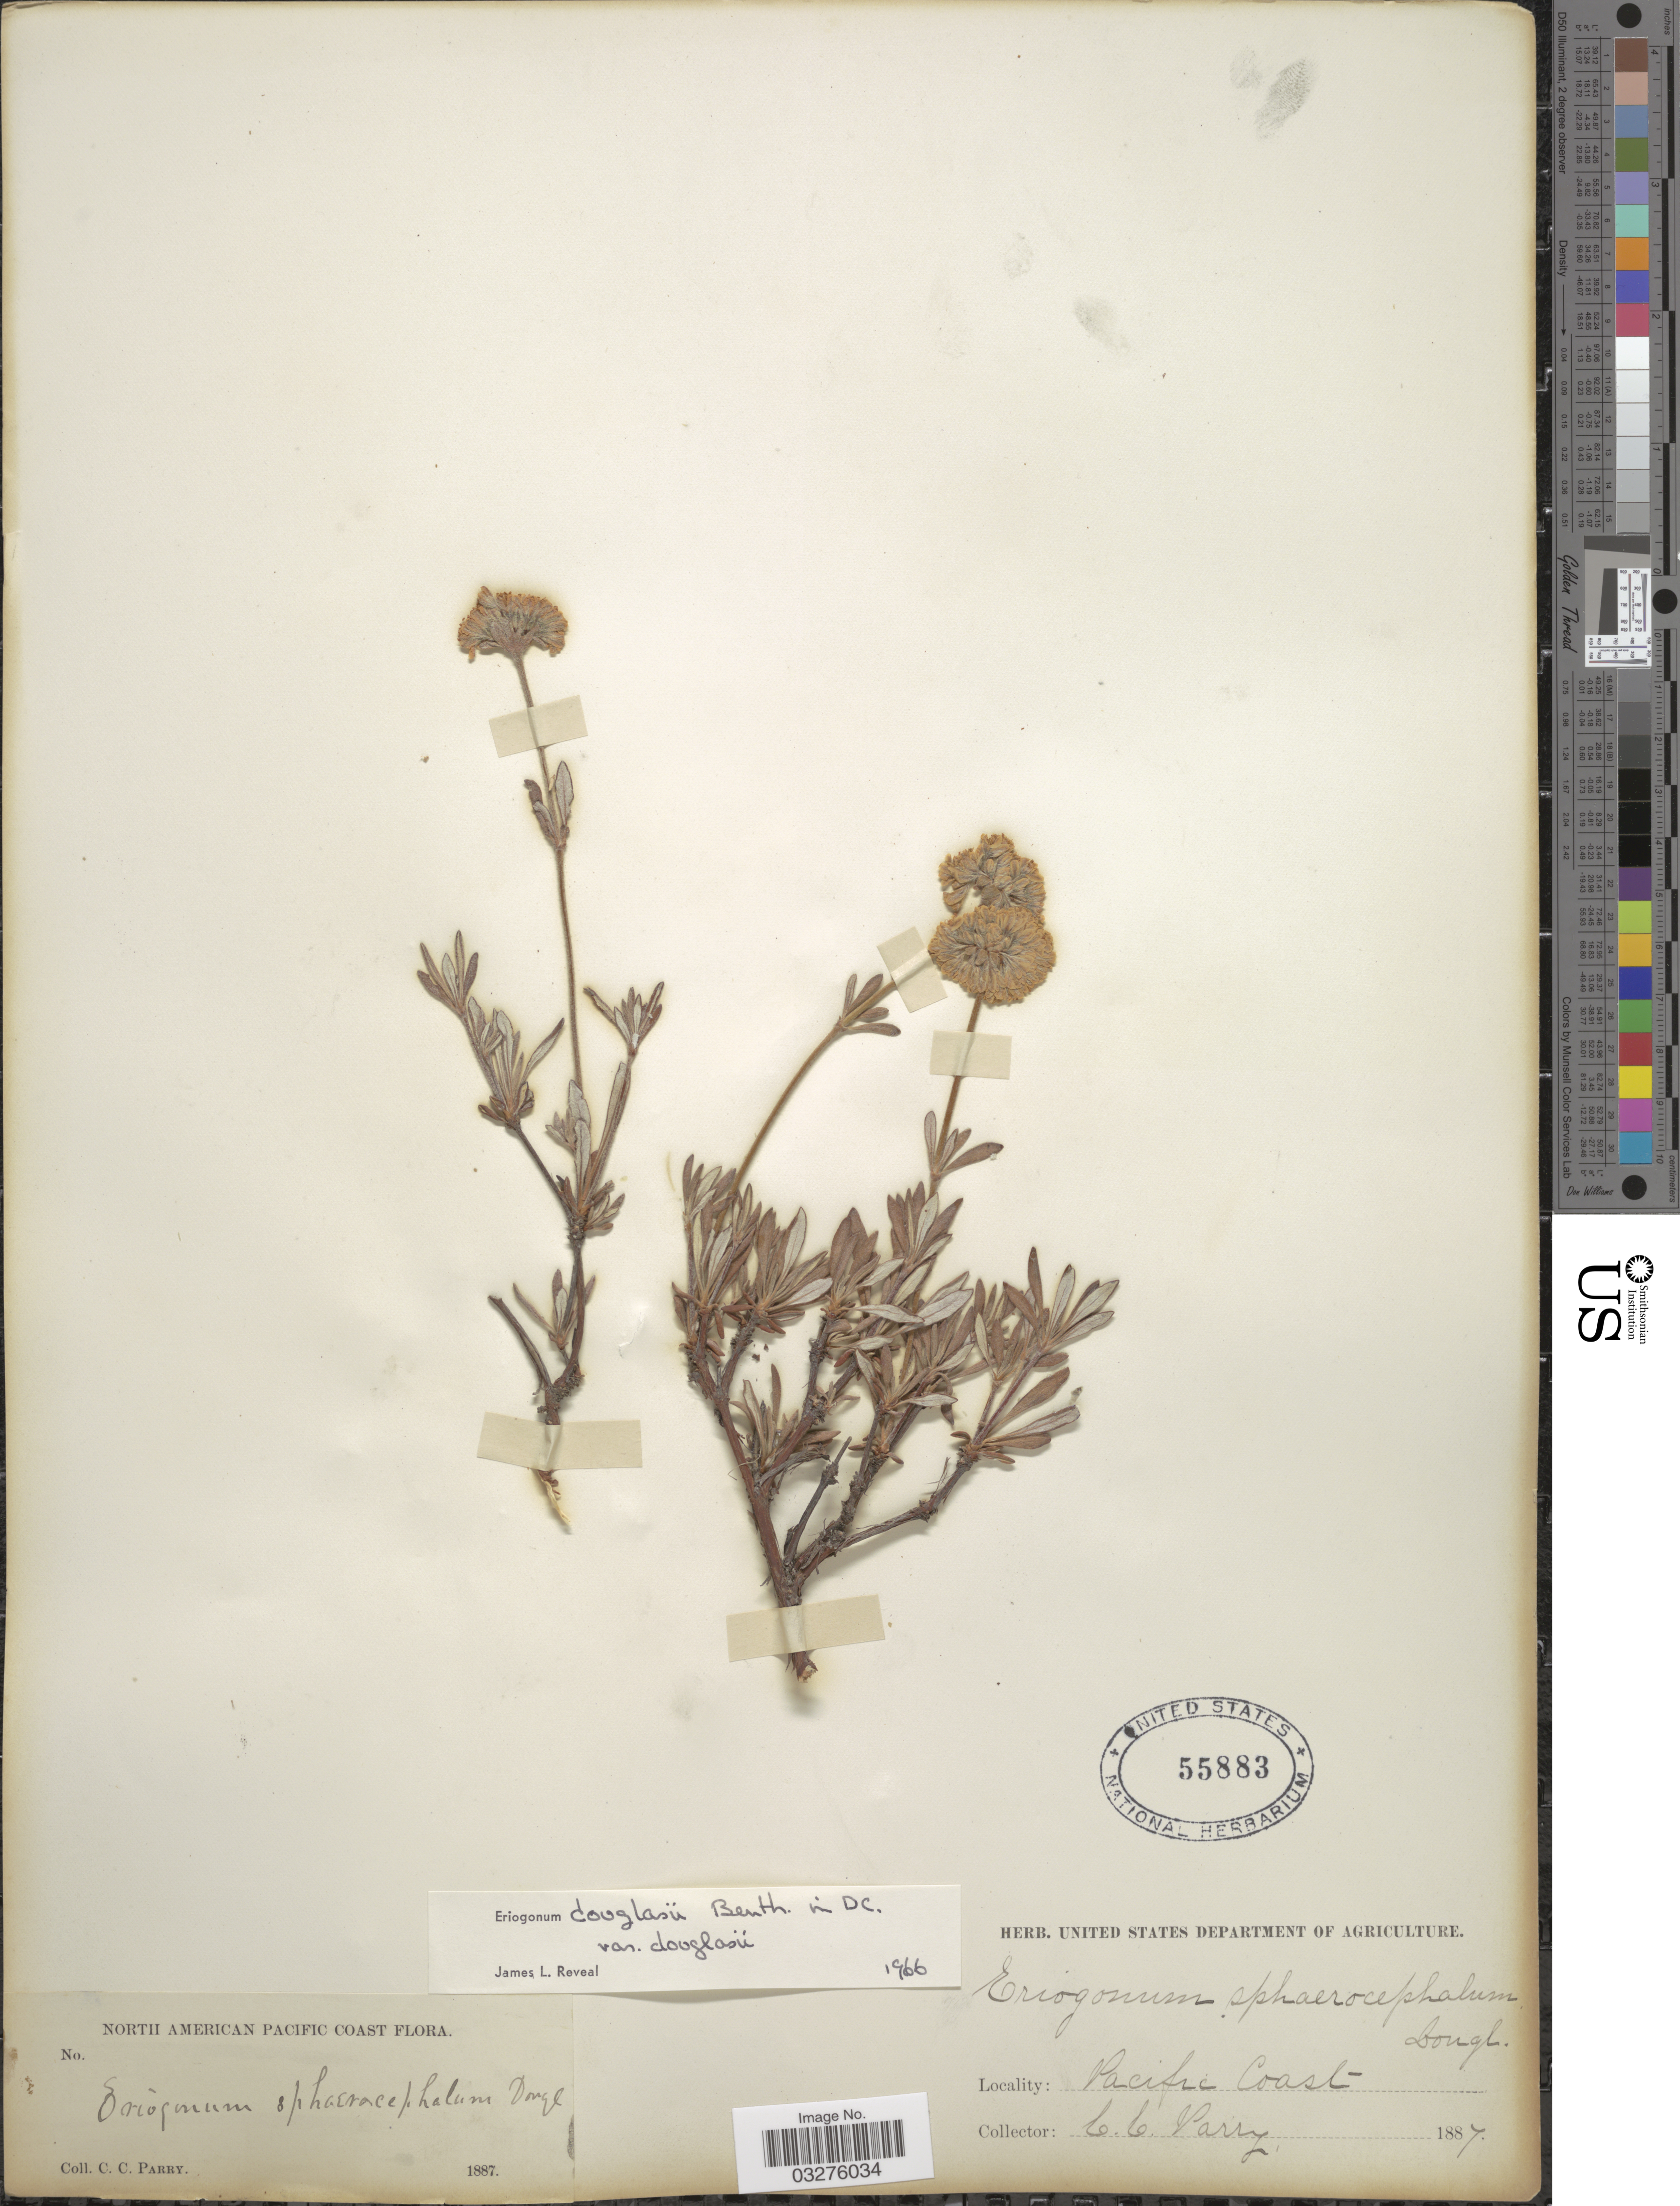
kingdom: Plantae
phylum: Tracheophyta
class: Magnoliopsida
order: Caryophyllales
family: Polygonaceae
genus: Eriogonum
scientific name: Eriogonum douglasii var. douglasii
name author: Benth.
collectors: C. C. Parry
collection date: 1887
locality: North American Pacific Coast.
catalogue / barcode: US 55883